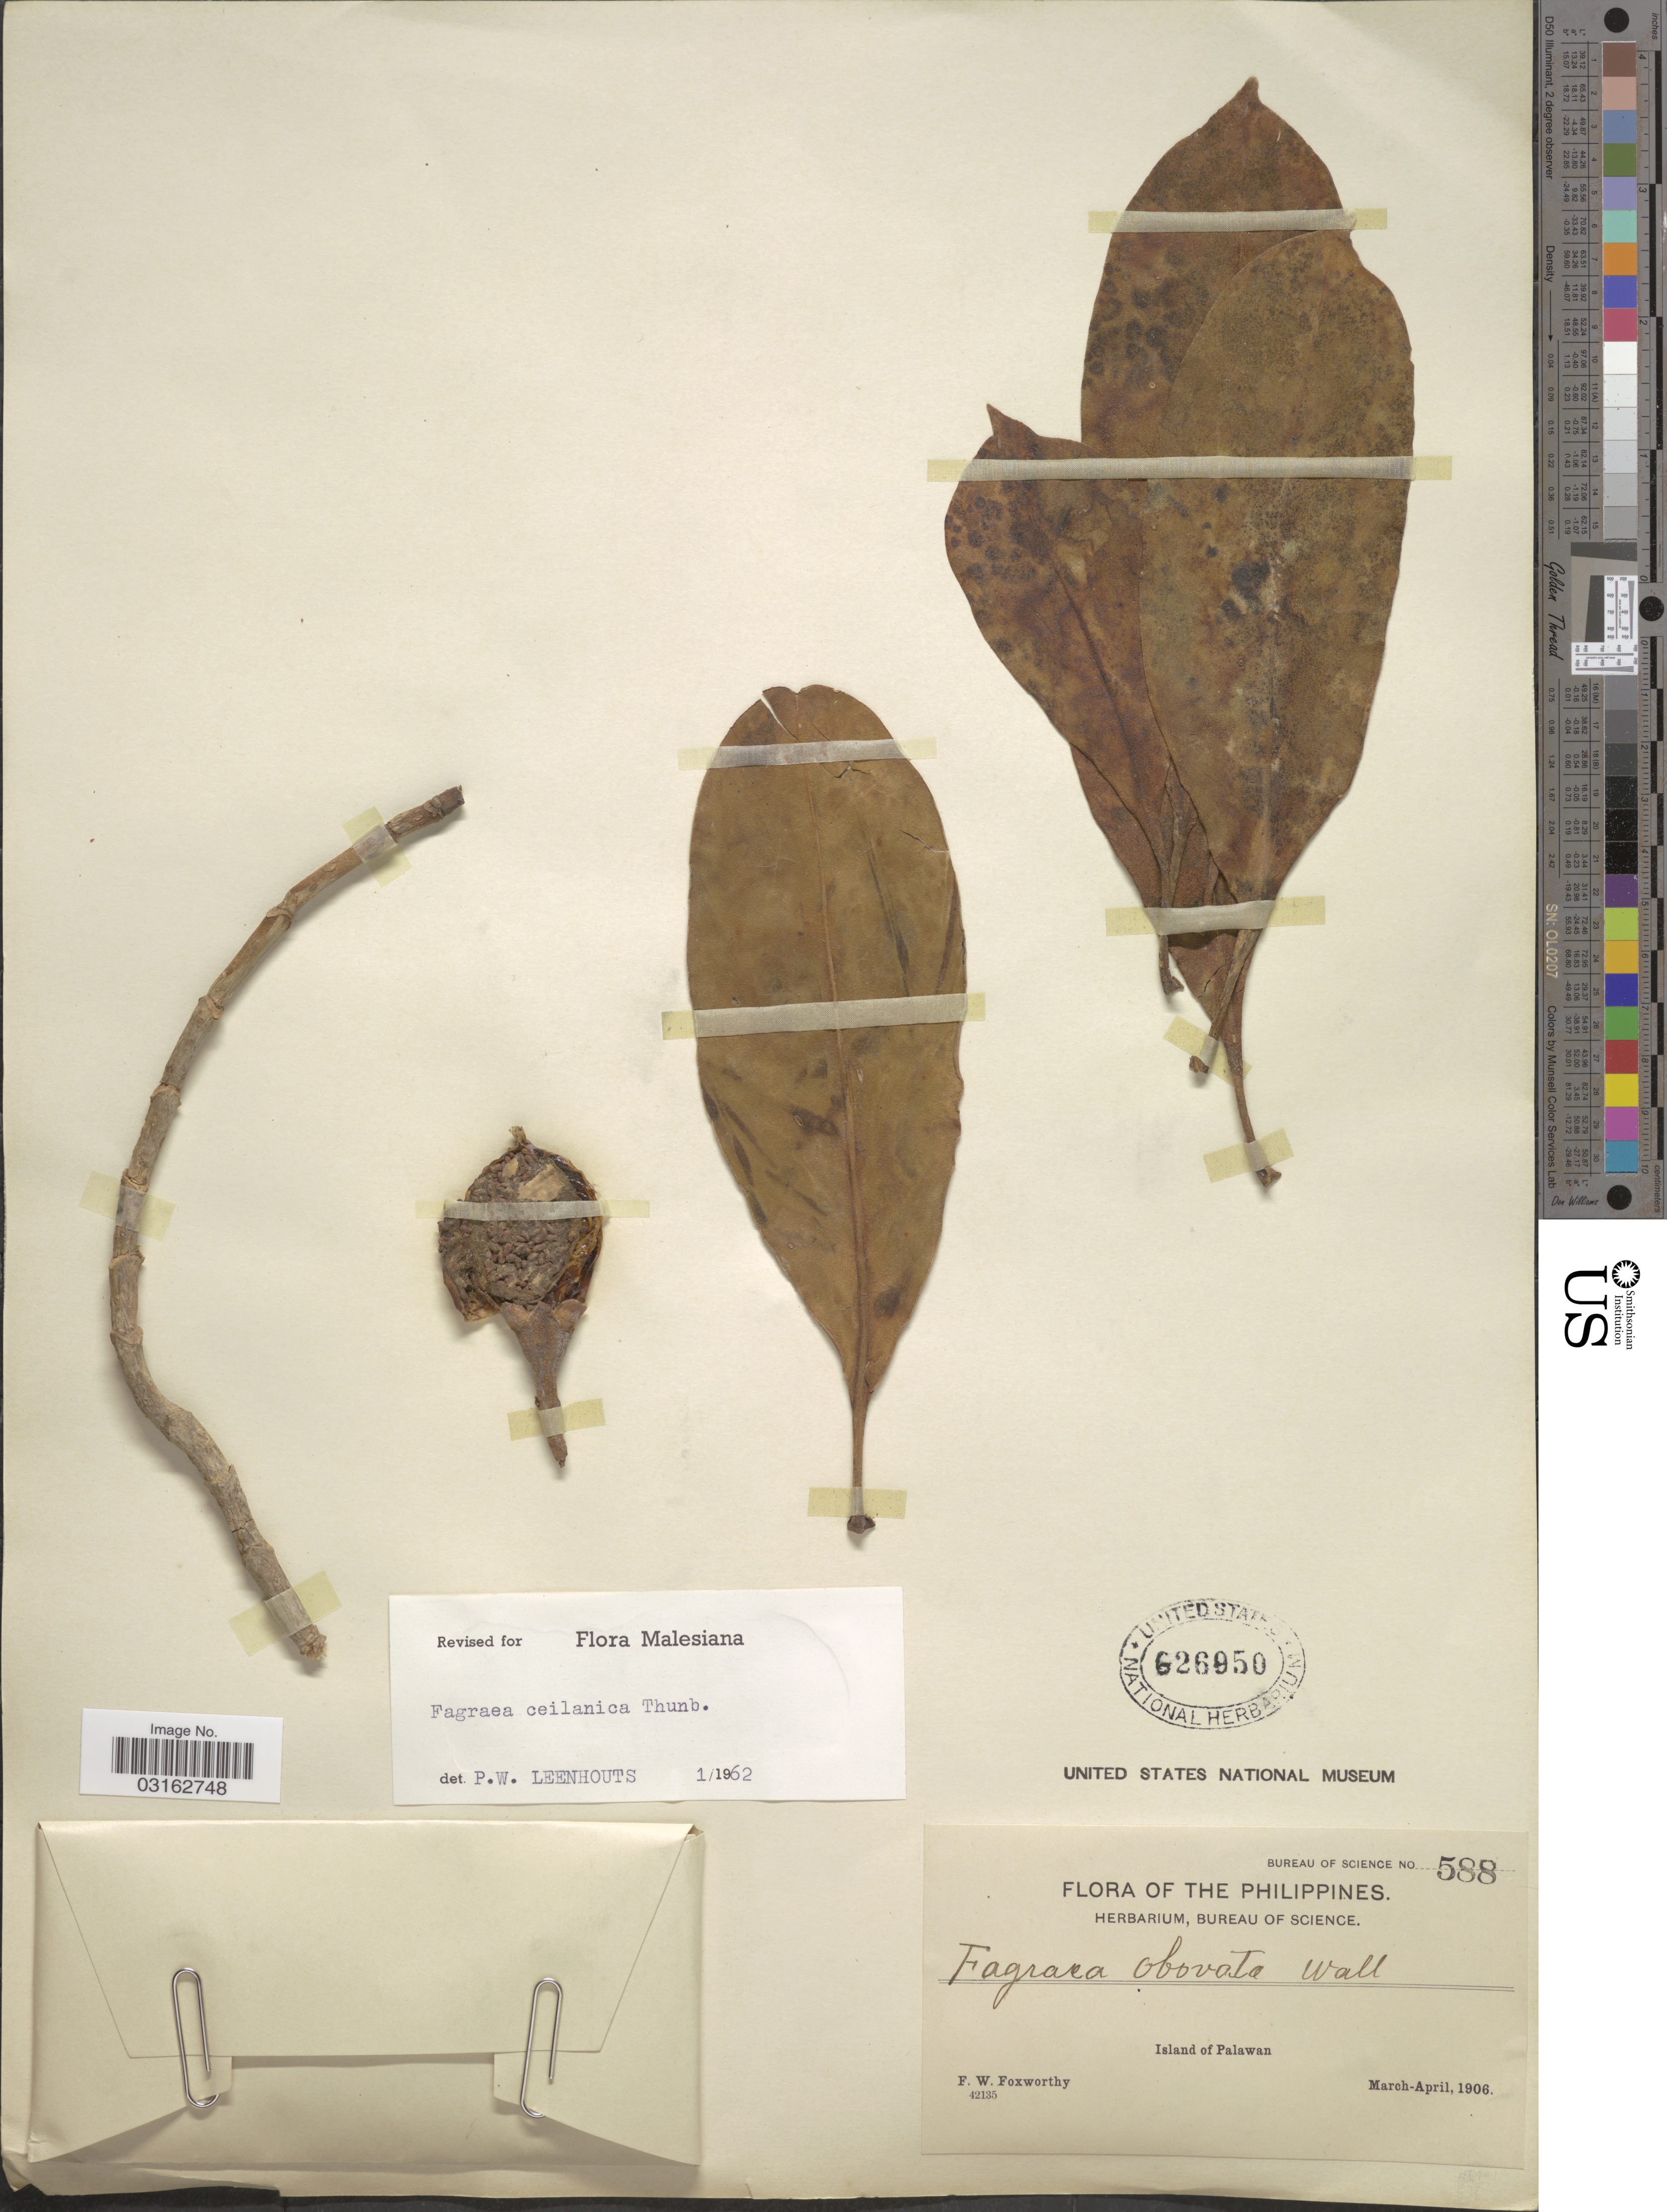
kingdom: Plantae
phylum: Tracheophyta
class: Magnoliopsida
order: Gentianales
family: Gentianaceae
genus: Fagraea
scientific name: Fagraea ceilanica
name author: Thunb.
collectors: F. W. Foxworthy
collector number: Bureau of Science 588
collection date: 1906-03/1906-04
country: Philippines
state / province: Mimaropa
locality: Island of Palawan.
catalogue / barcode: US 626950